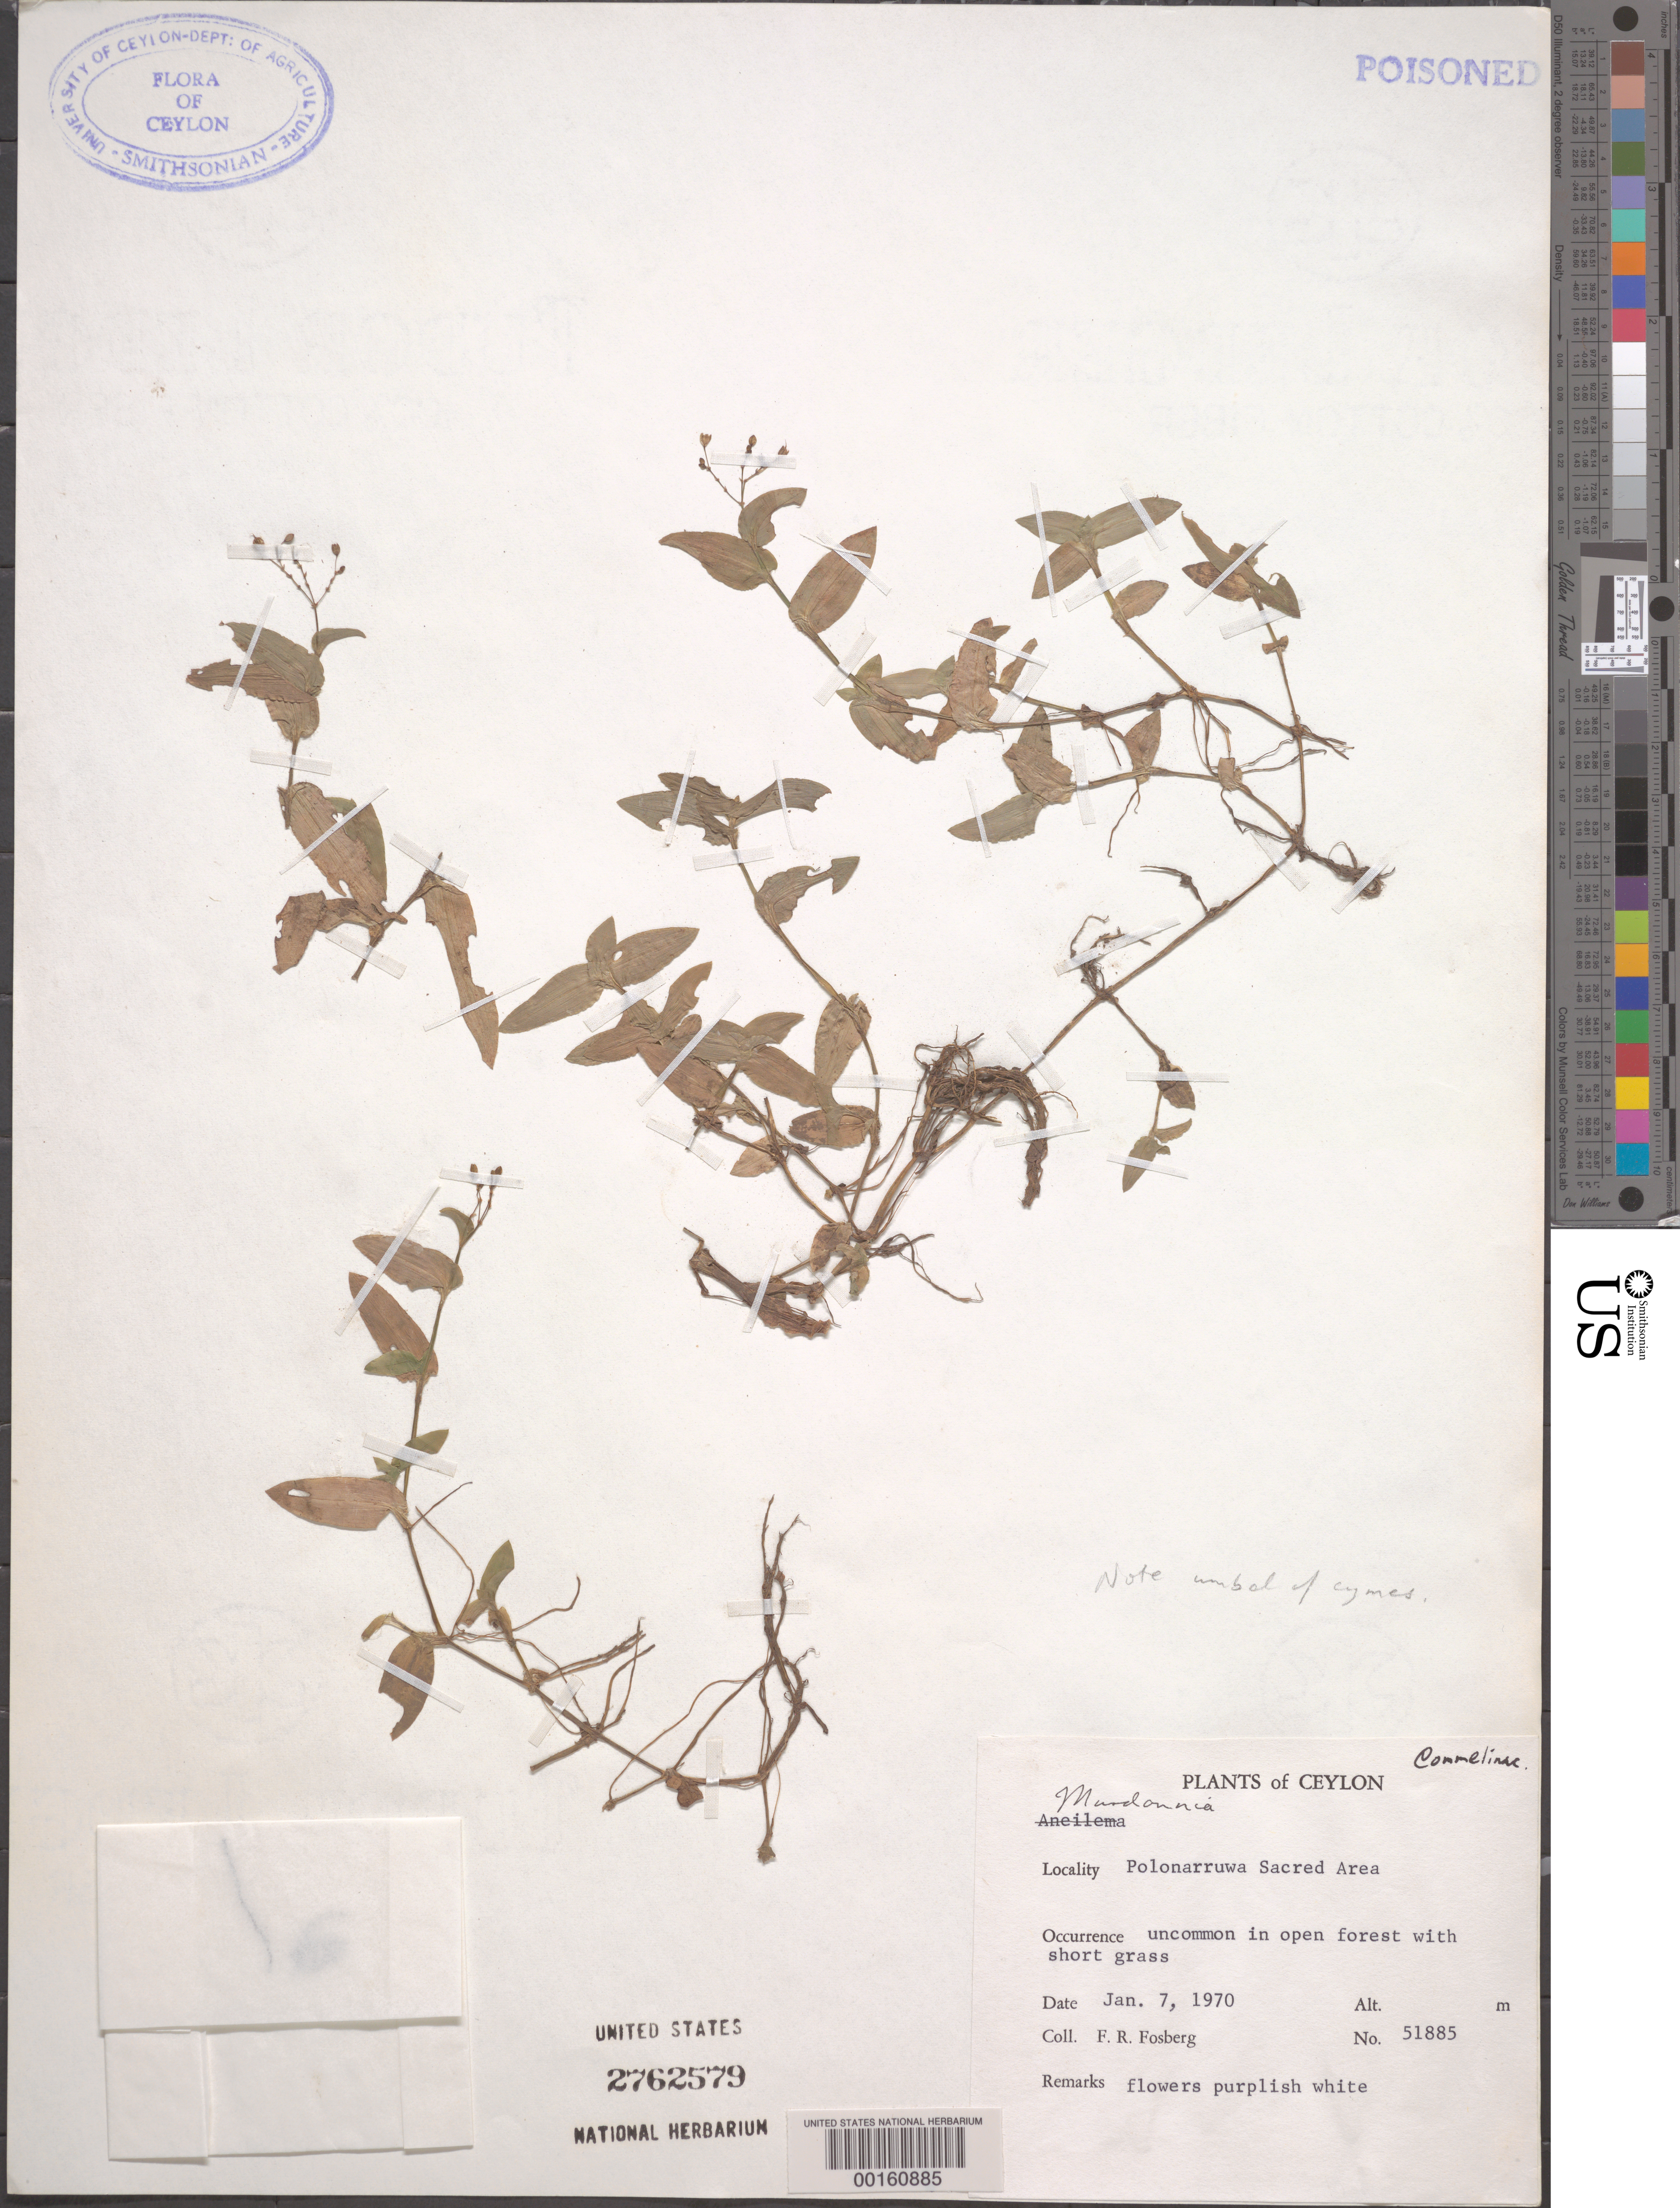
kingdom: Plantae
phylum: Tracheophyta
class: Liliopsida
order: Commelinales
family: Commelinaceae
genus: Murdannia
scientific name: Murdannia spirata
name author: (L.) G. Brückn.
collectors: F. R. Fosberg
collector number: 51885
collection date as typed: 07 Jan 1970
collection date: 1970-01-07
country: Sri Lanka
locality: Polonarruwa; sacred area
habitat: Open forest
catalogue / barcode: US 2762579